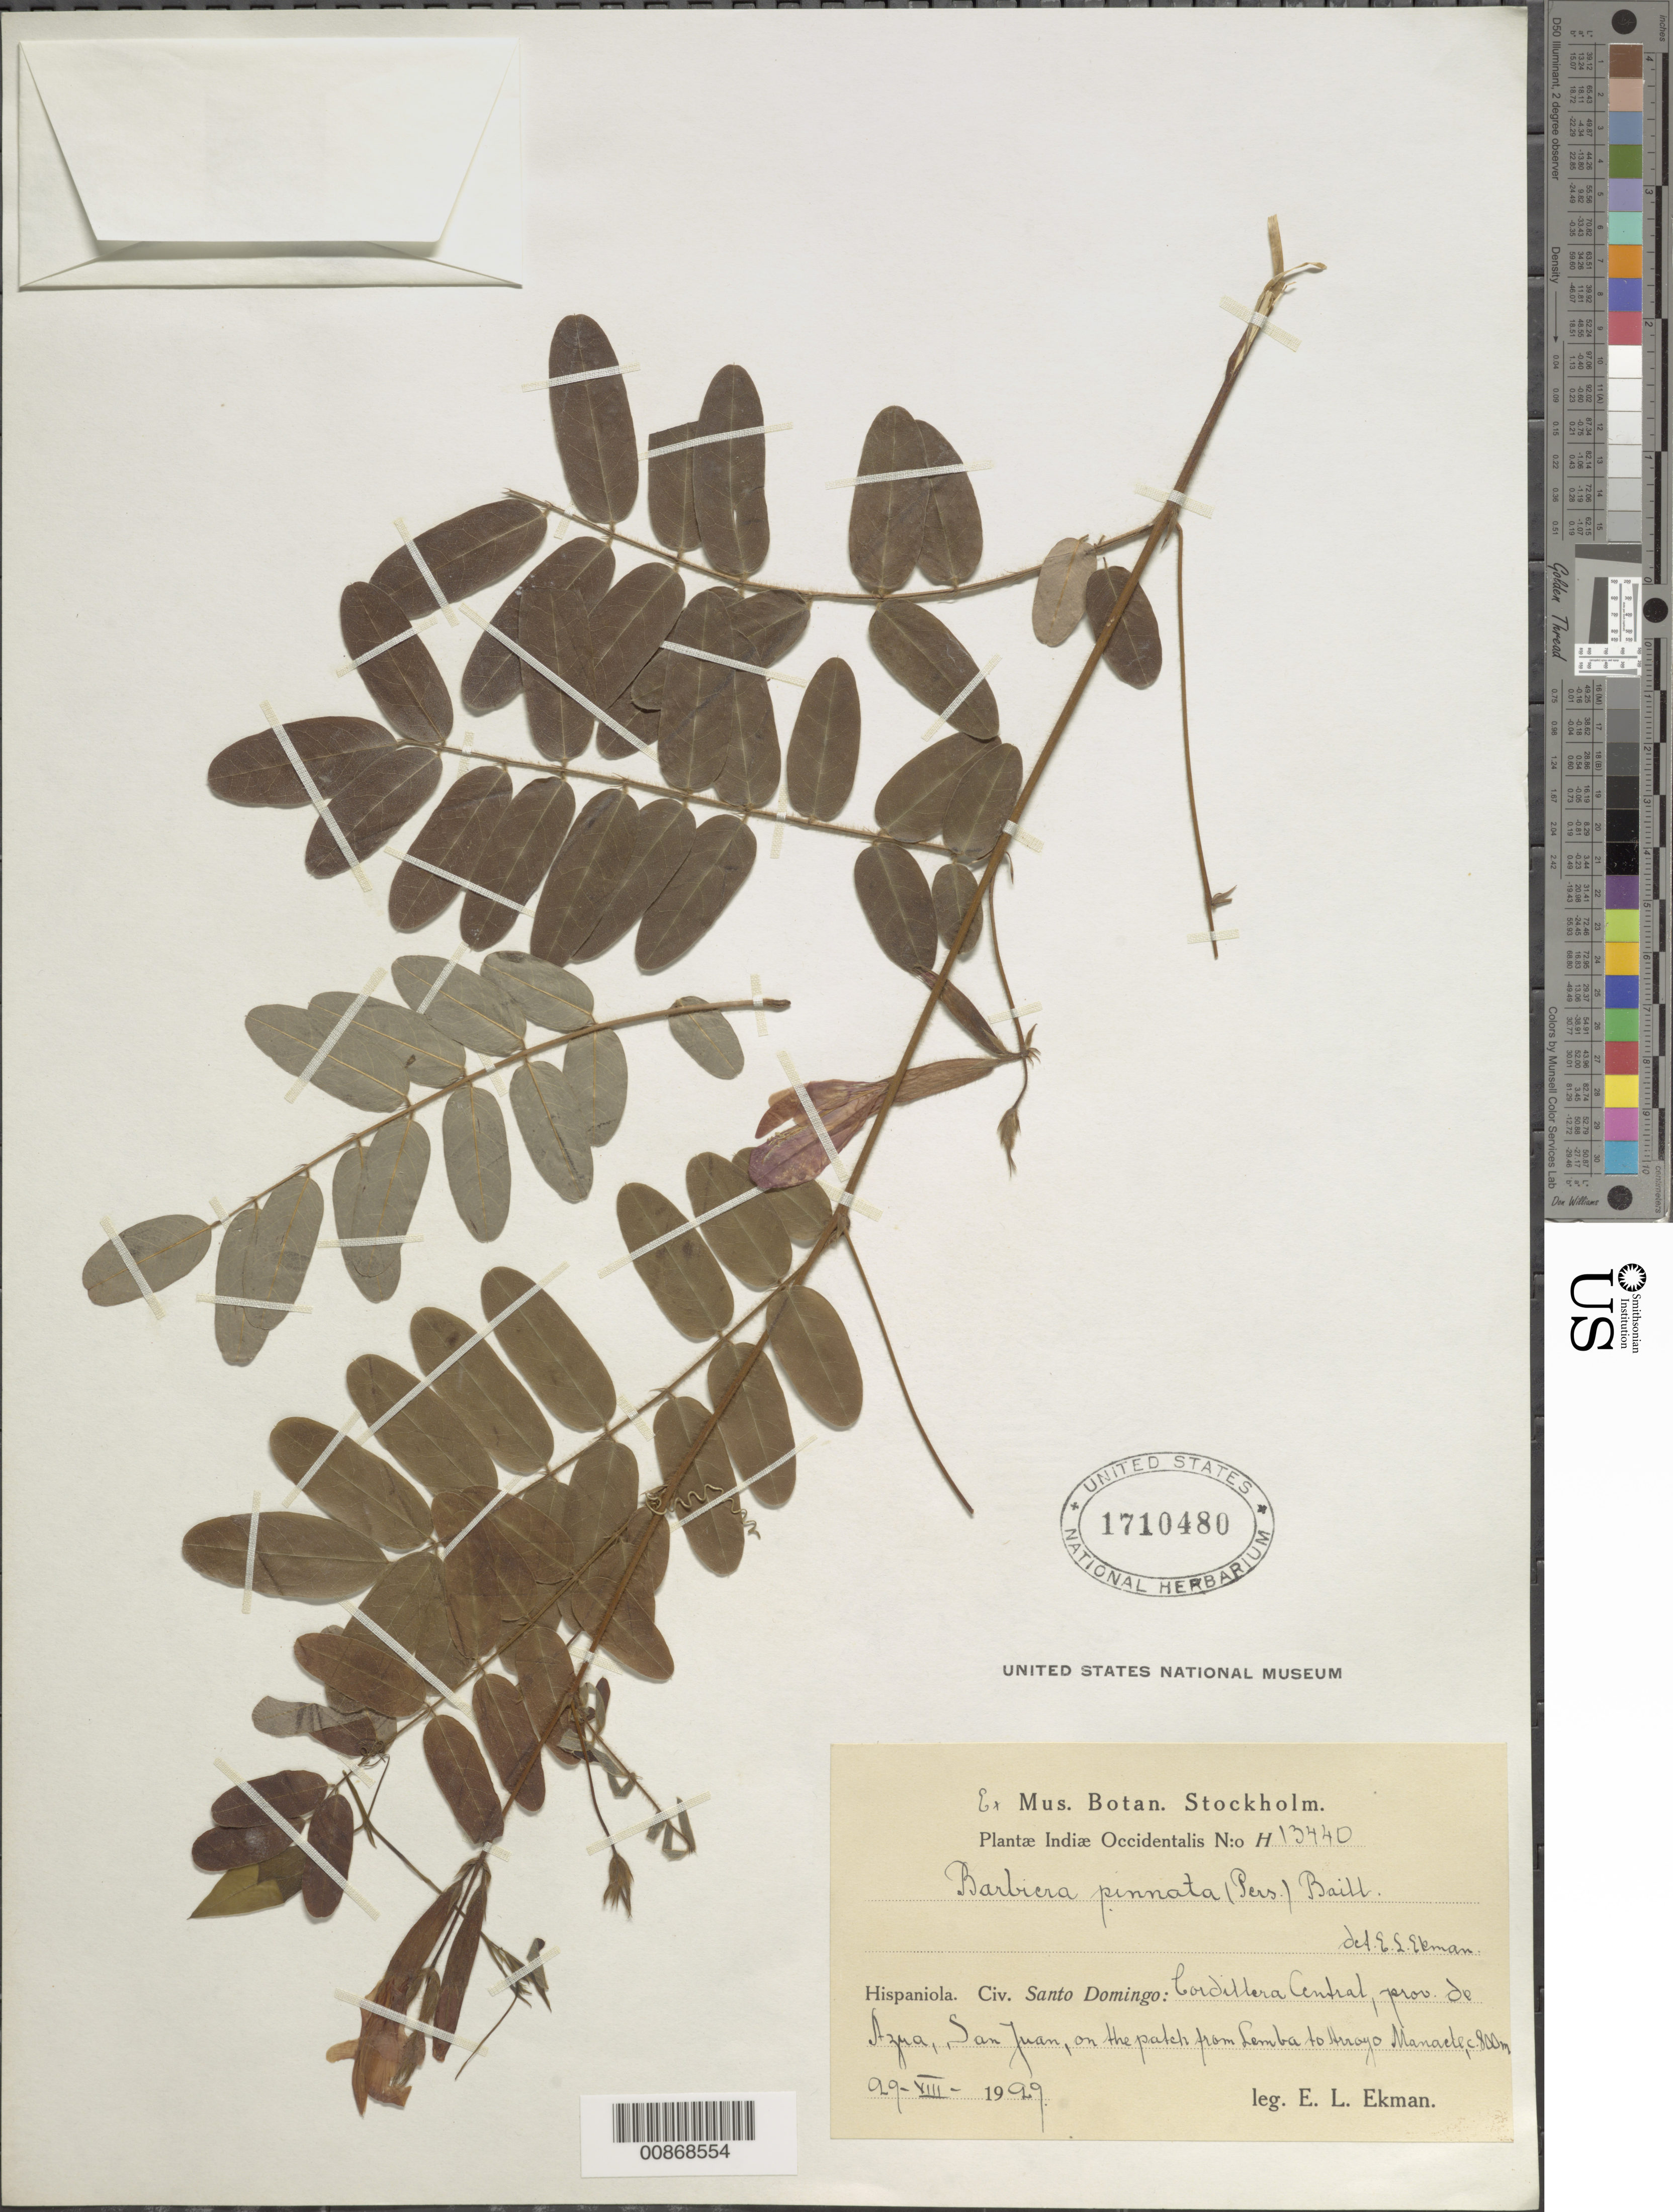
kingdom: Plantae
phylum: Tracheophyta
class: Magnoliopsida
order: Fabales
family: Fabaceae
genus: Barbieria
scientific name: Barbieria pinnata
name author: (Pers.) Baill.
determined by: Ekman, E. L.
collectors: E. L. Ekman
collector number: H 13440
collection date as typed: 29 Aug 1929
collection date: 1929-08-29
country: Dominican Republic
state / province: Azua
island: Hispaniola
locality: Cordillera Central, San Juan, on the patch from Lembra to Arroyo Manacle.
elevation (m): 800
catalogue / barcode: US 1710480